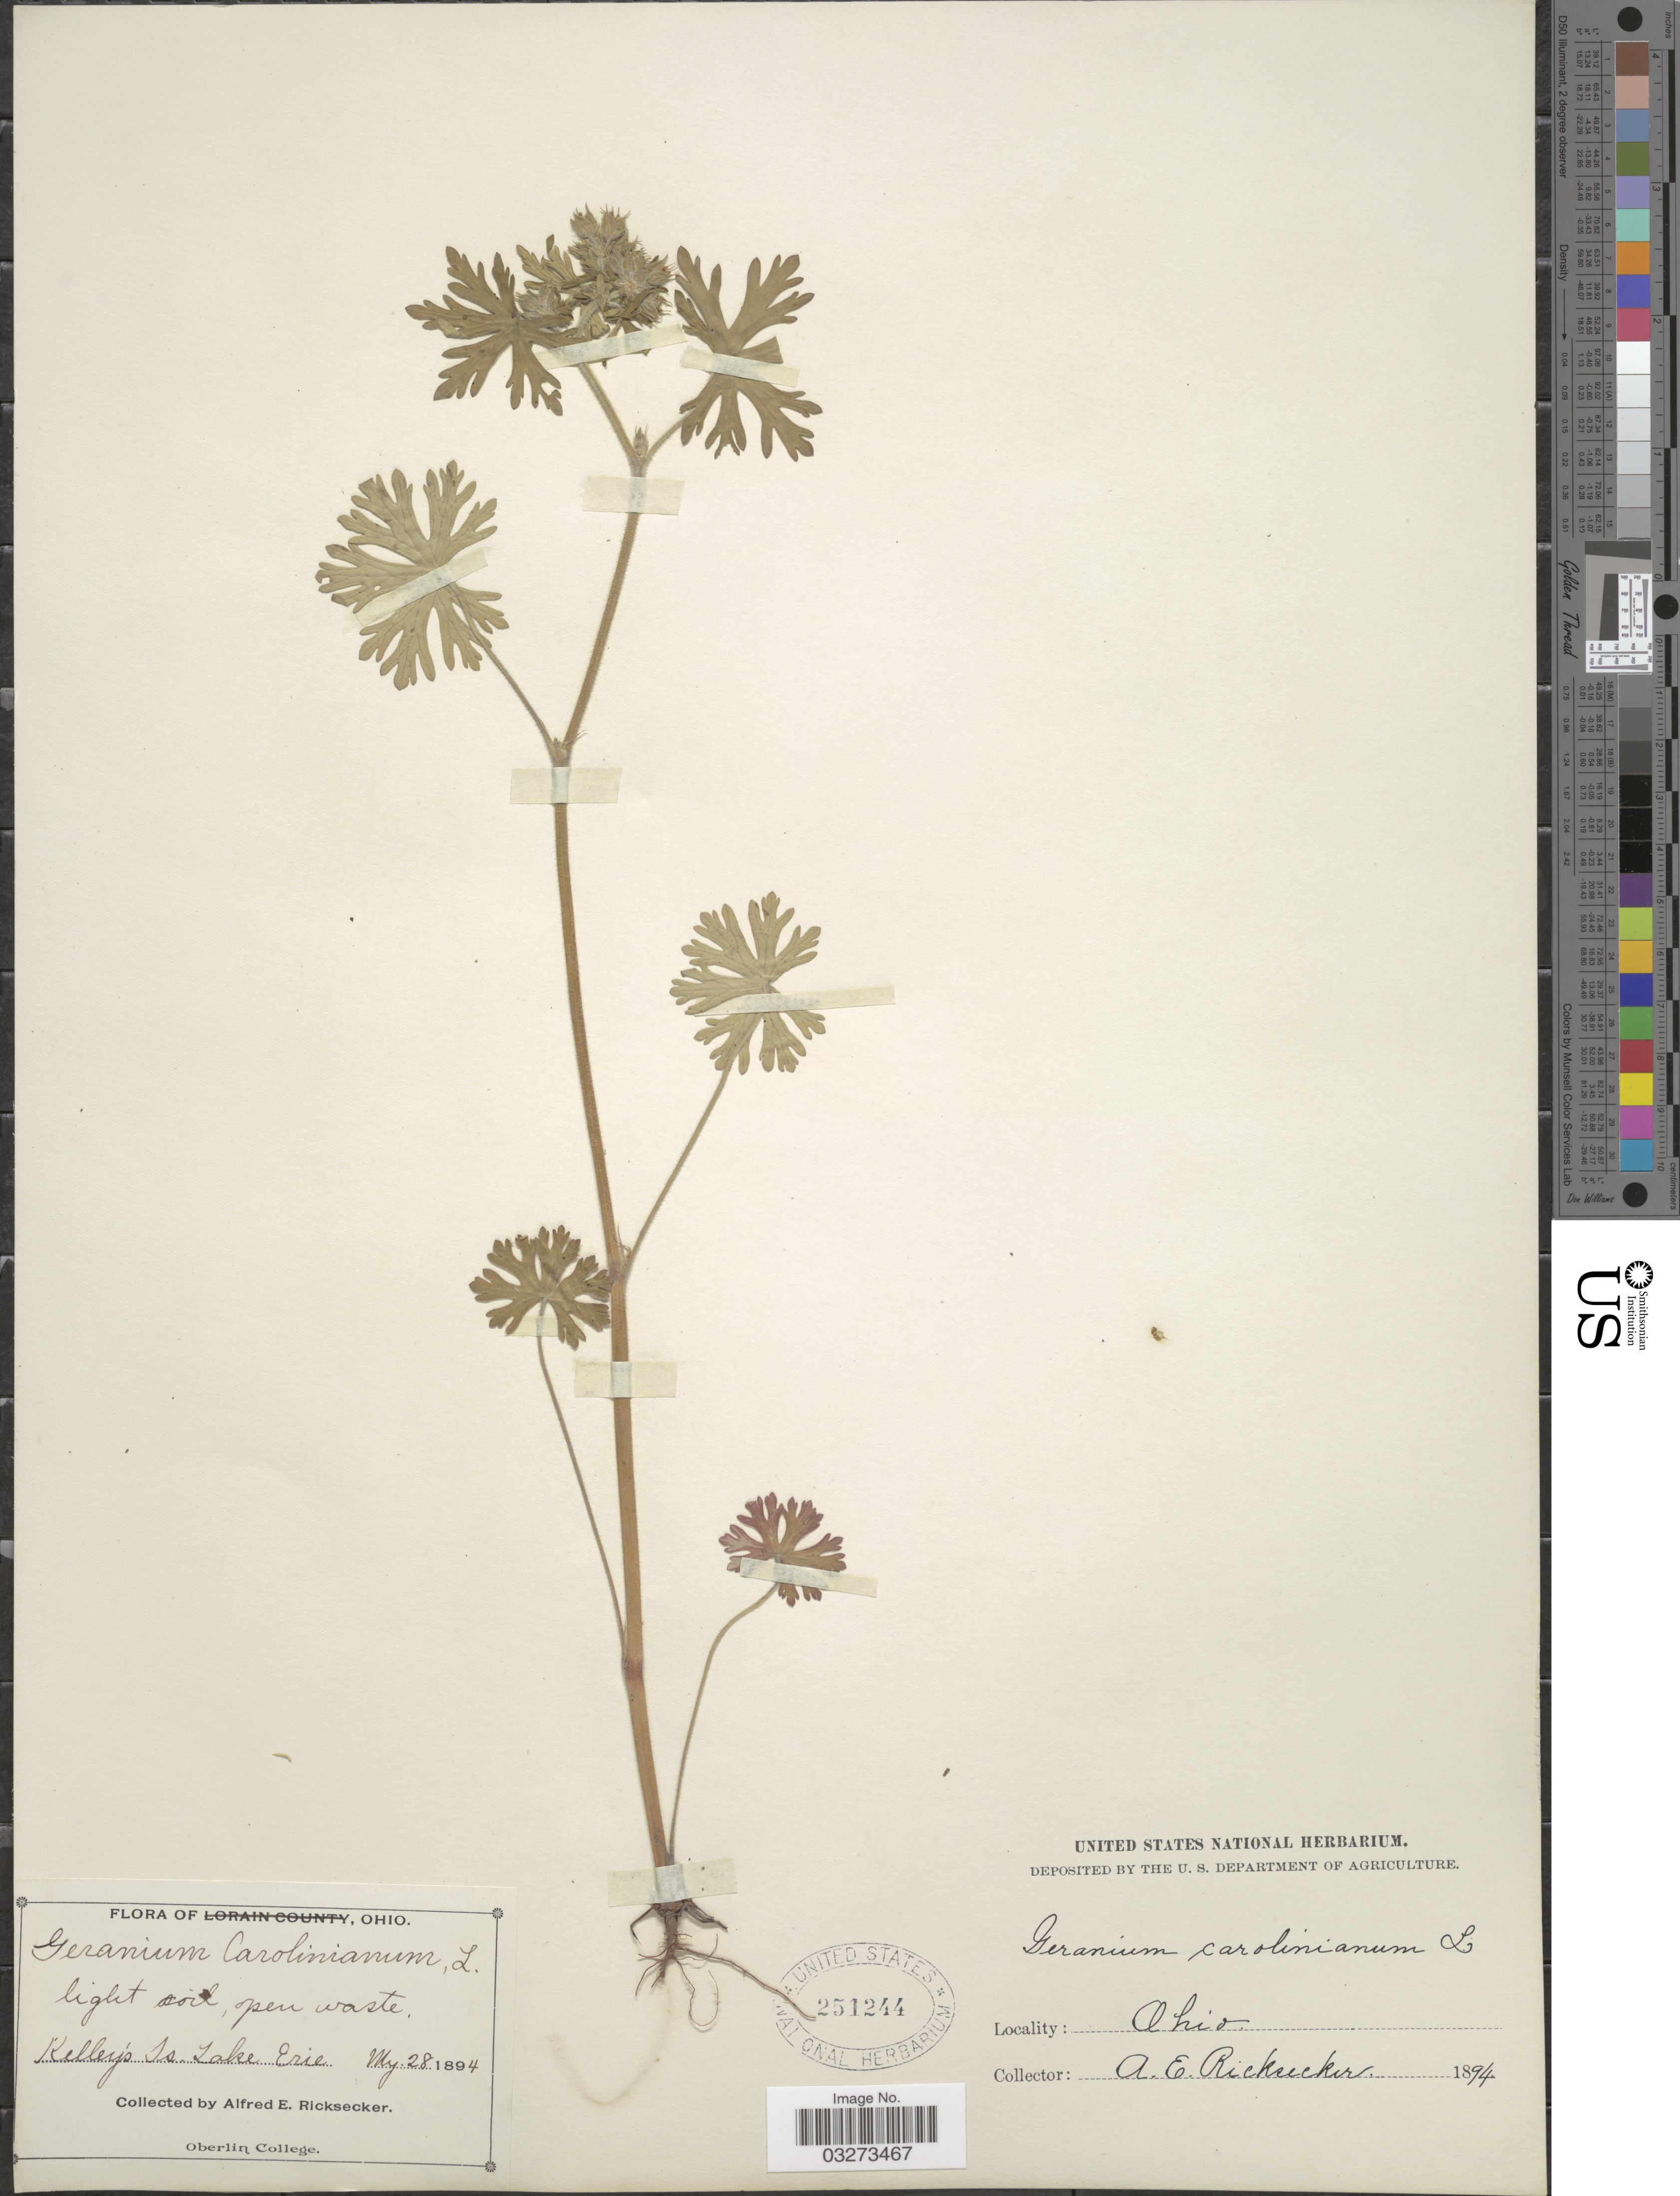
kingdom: Plantae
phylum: Tracheophyta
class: Magnoliopsida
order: Geraniales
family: Geraniaceae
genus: Geranium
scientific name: Geranium carolinianum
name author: L.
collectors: A. E. Ricksecker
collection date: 1894-05-28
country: United States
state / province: Ohio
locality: Kelley's Is. Lake Erie.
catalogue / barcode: US 251244